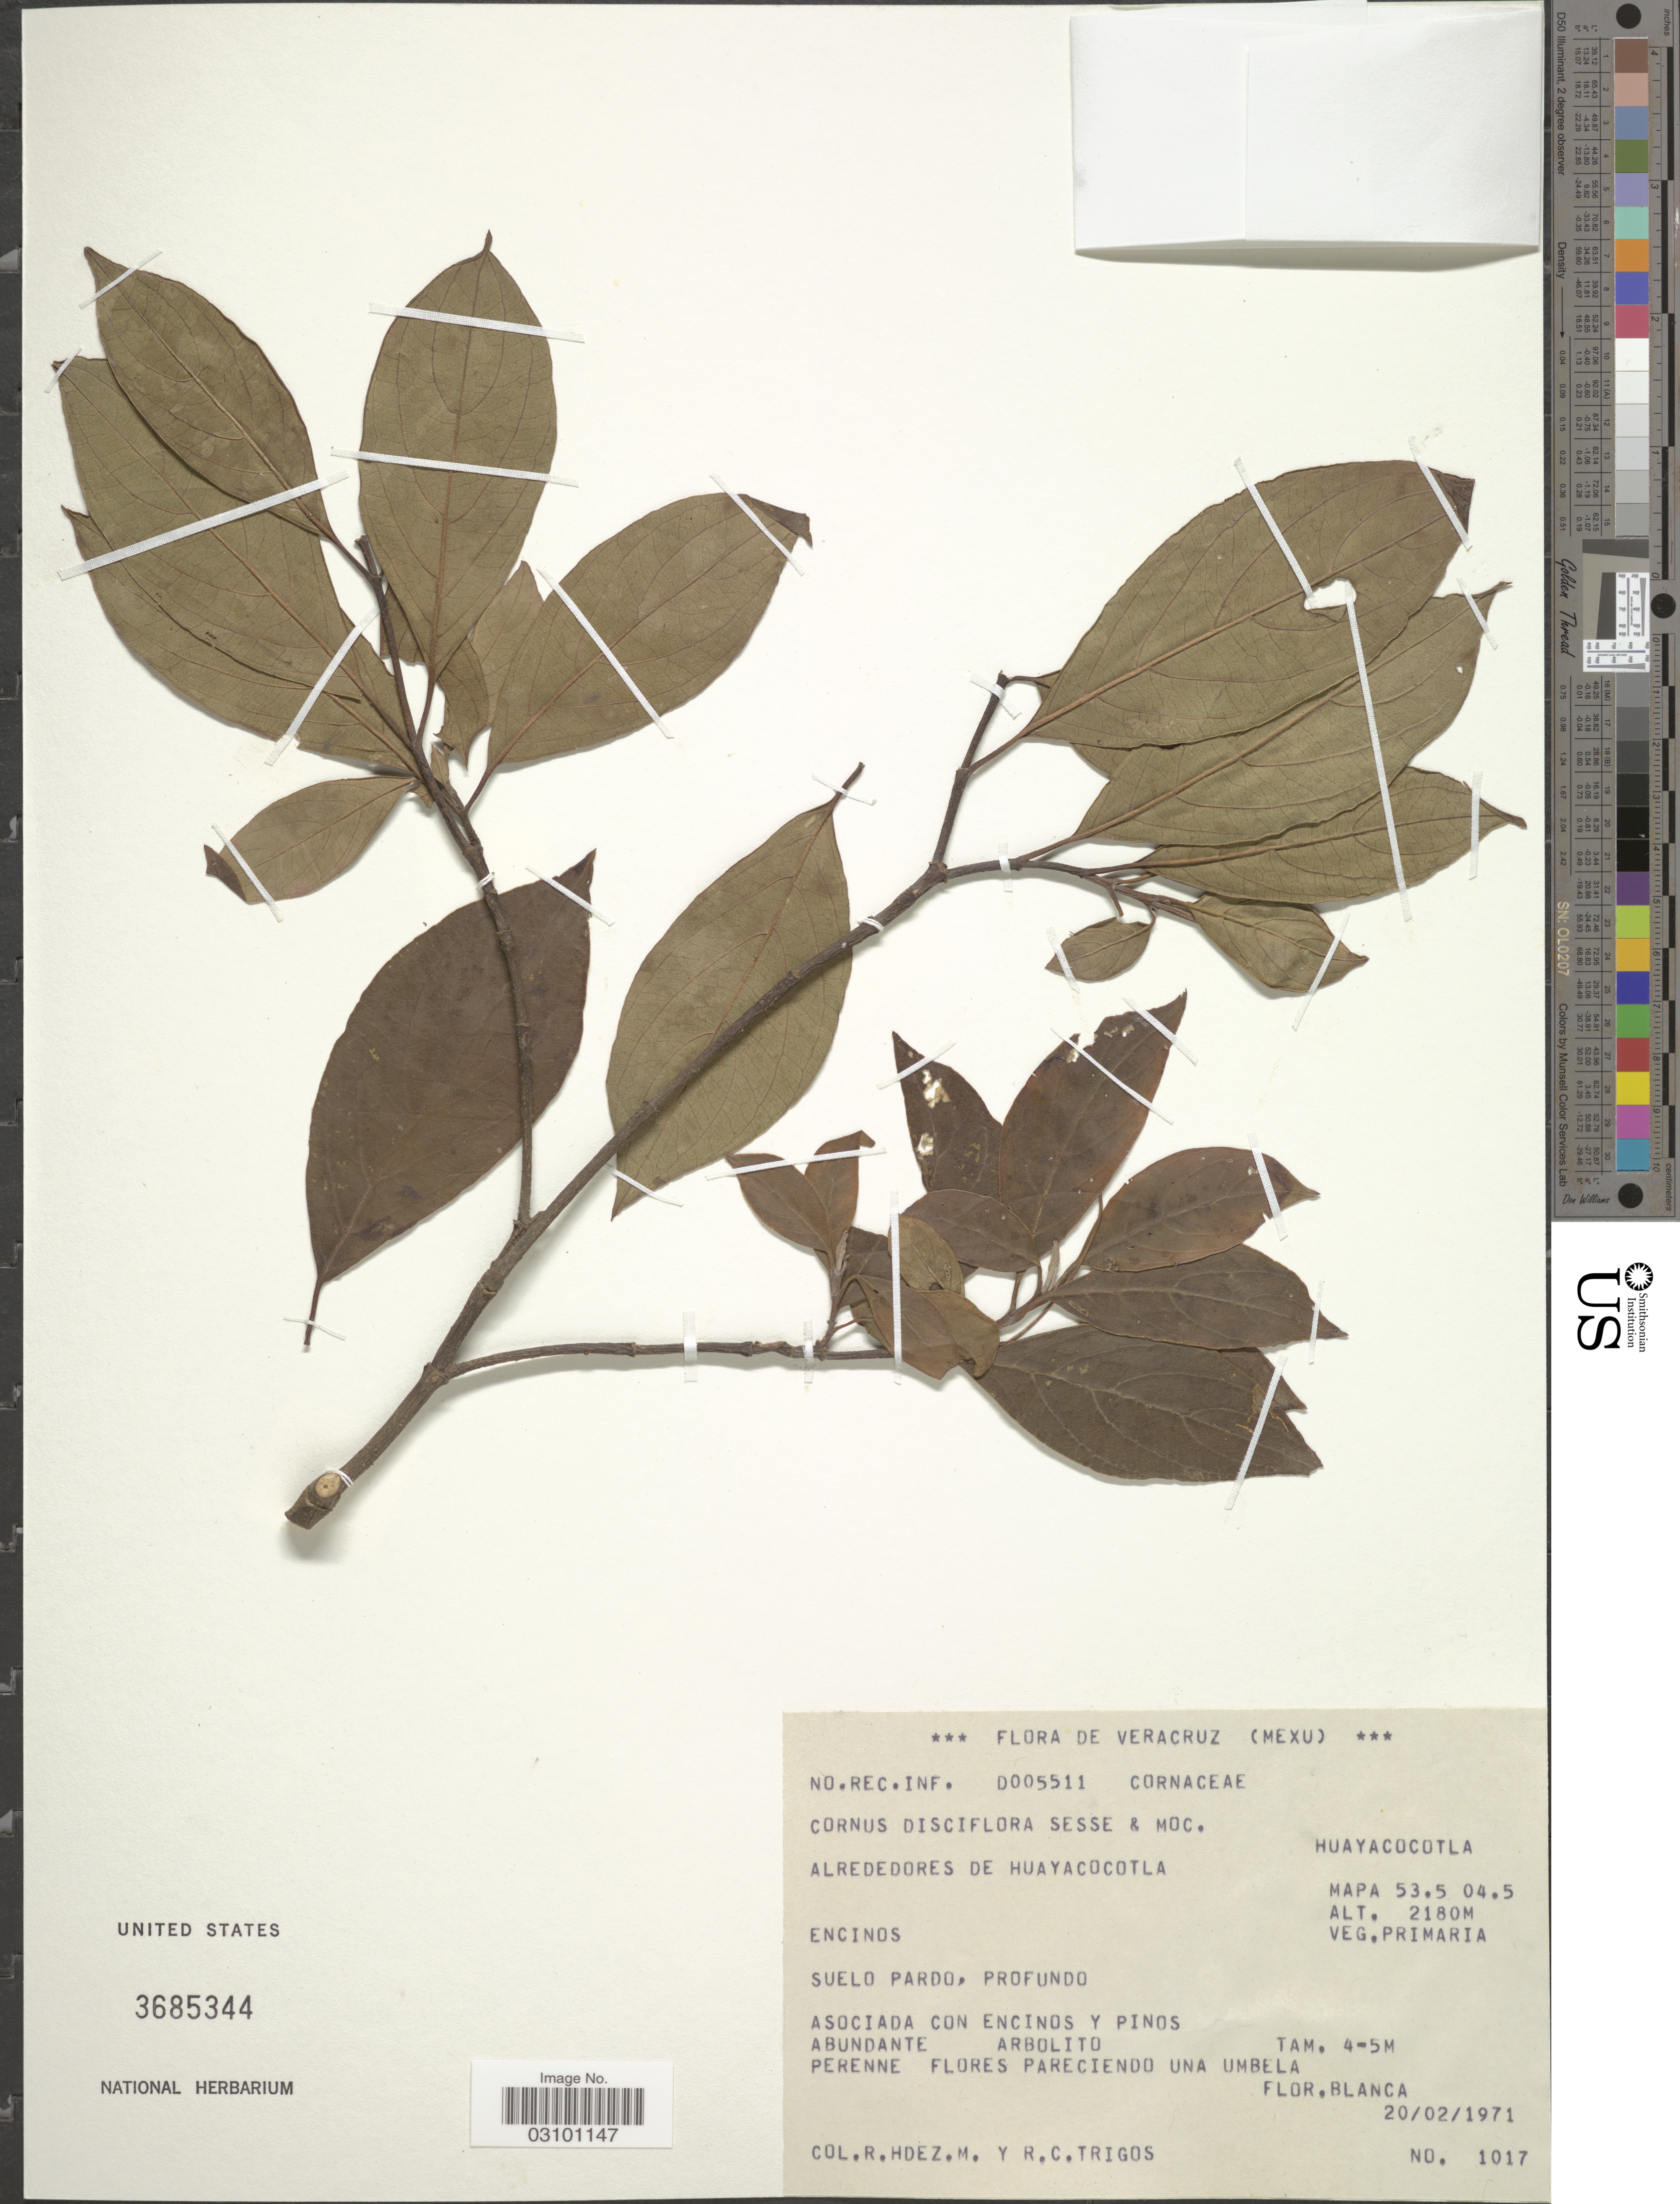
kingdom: Plantae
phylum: Tracheophyta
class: Magnoliopsida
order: Cornales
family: Cornaceae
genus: Cornus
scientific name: Cornus disciflora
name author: Moc. & Sessé ex DC.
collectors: R. Hernández M. & R. Trigos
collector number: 1017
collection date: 1971-02-20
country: Mexico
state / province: Veracruz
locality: Veracruz. Huayacocotla. Alrededores de Huayacocotla. Mapa 53.5 04.5.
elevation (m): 2180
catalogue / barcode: US 3685344